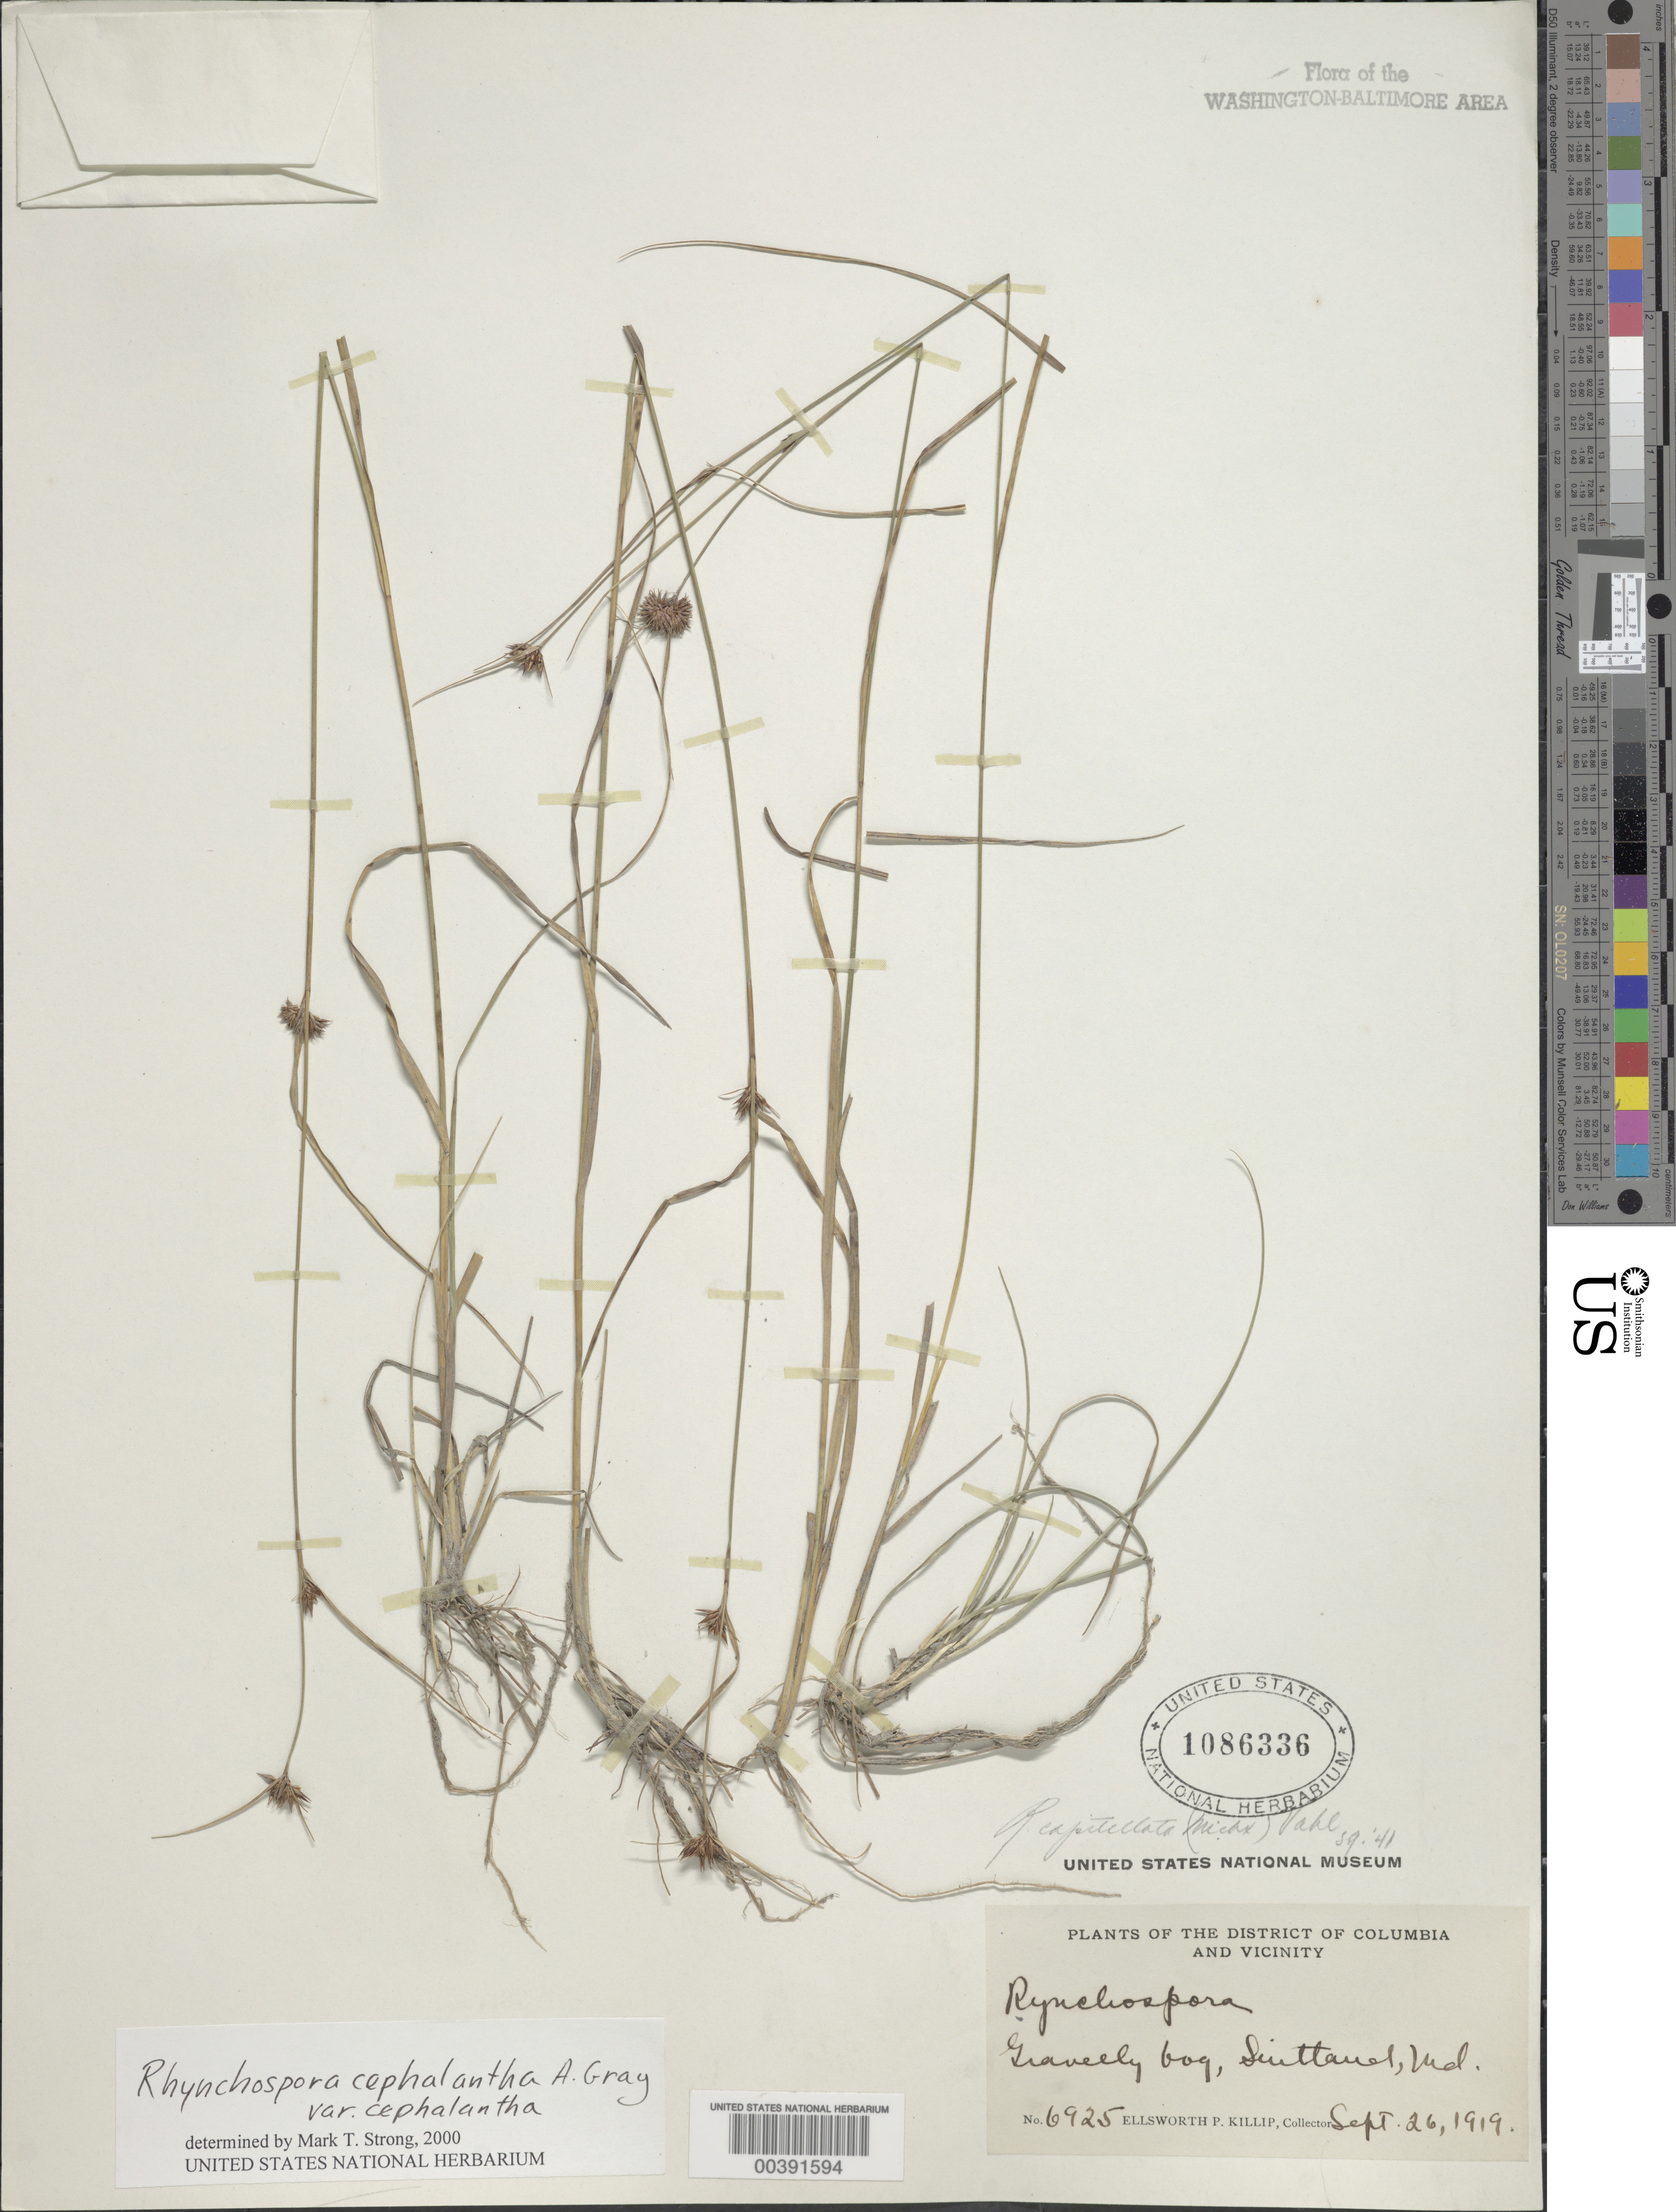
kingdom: Plantae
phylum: Tracheophyta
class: Liliopsida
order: Poales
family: Cyperaceae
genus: Rhynchospora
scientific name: Rhynchospora cephalantha var. cephalantha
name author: A. Gray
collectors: E. P. Killip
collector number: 6925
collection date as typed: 26 Sep 1919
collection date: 1919-09-26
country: United States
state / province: Maryland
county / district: Prince George's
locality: Suitland Bog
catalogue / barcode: US 1086336